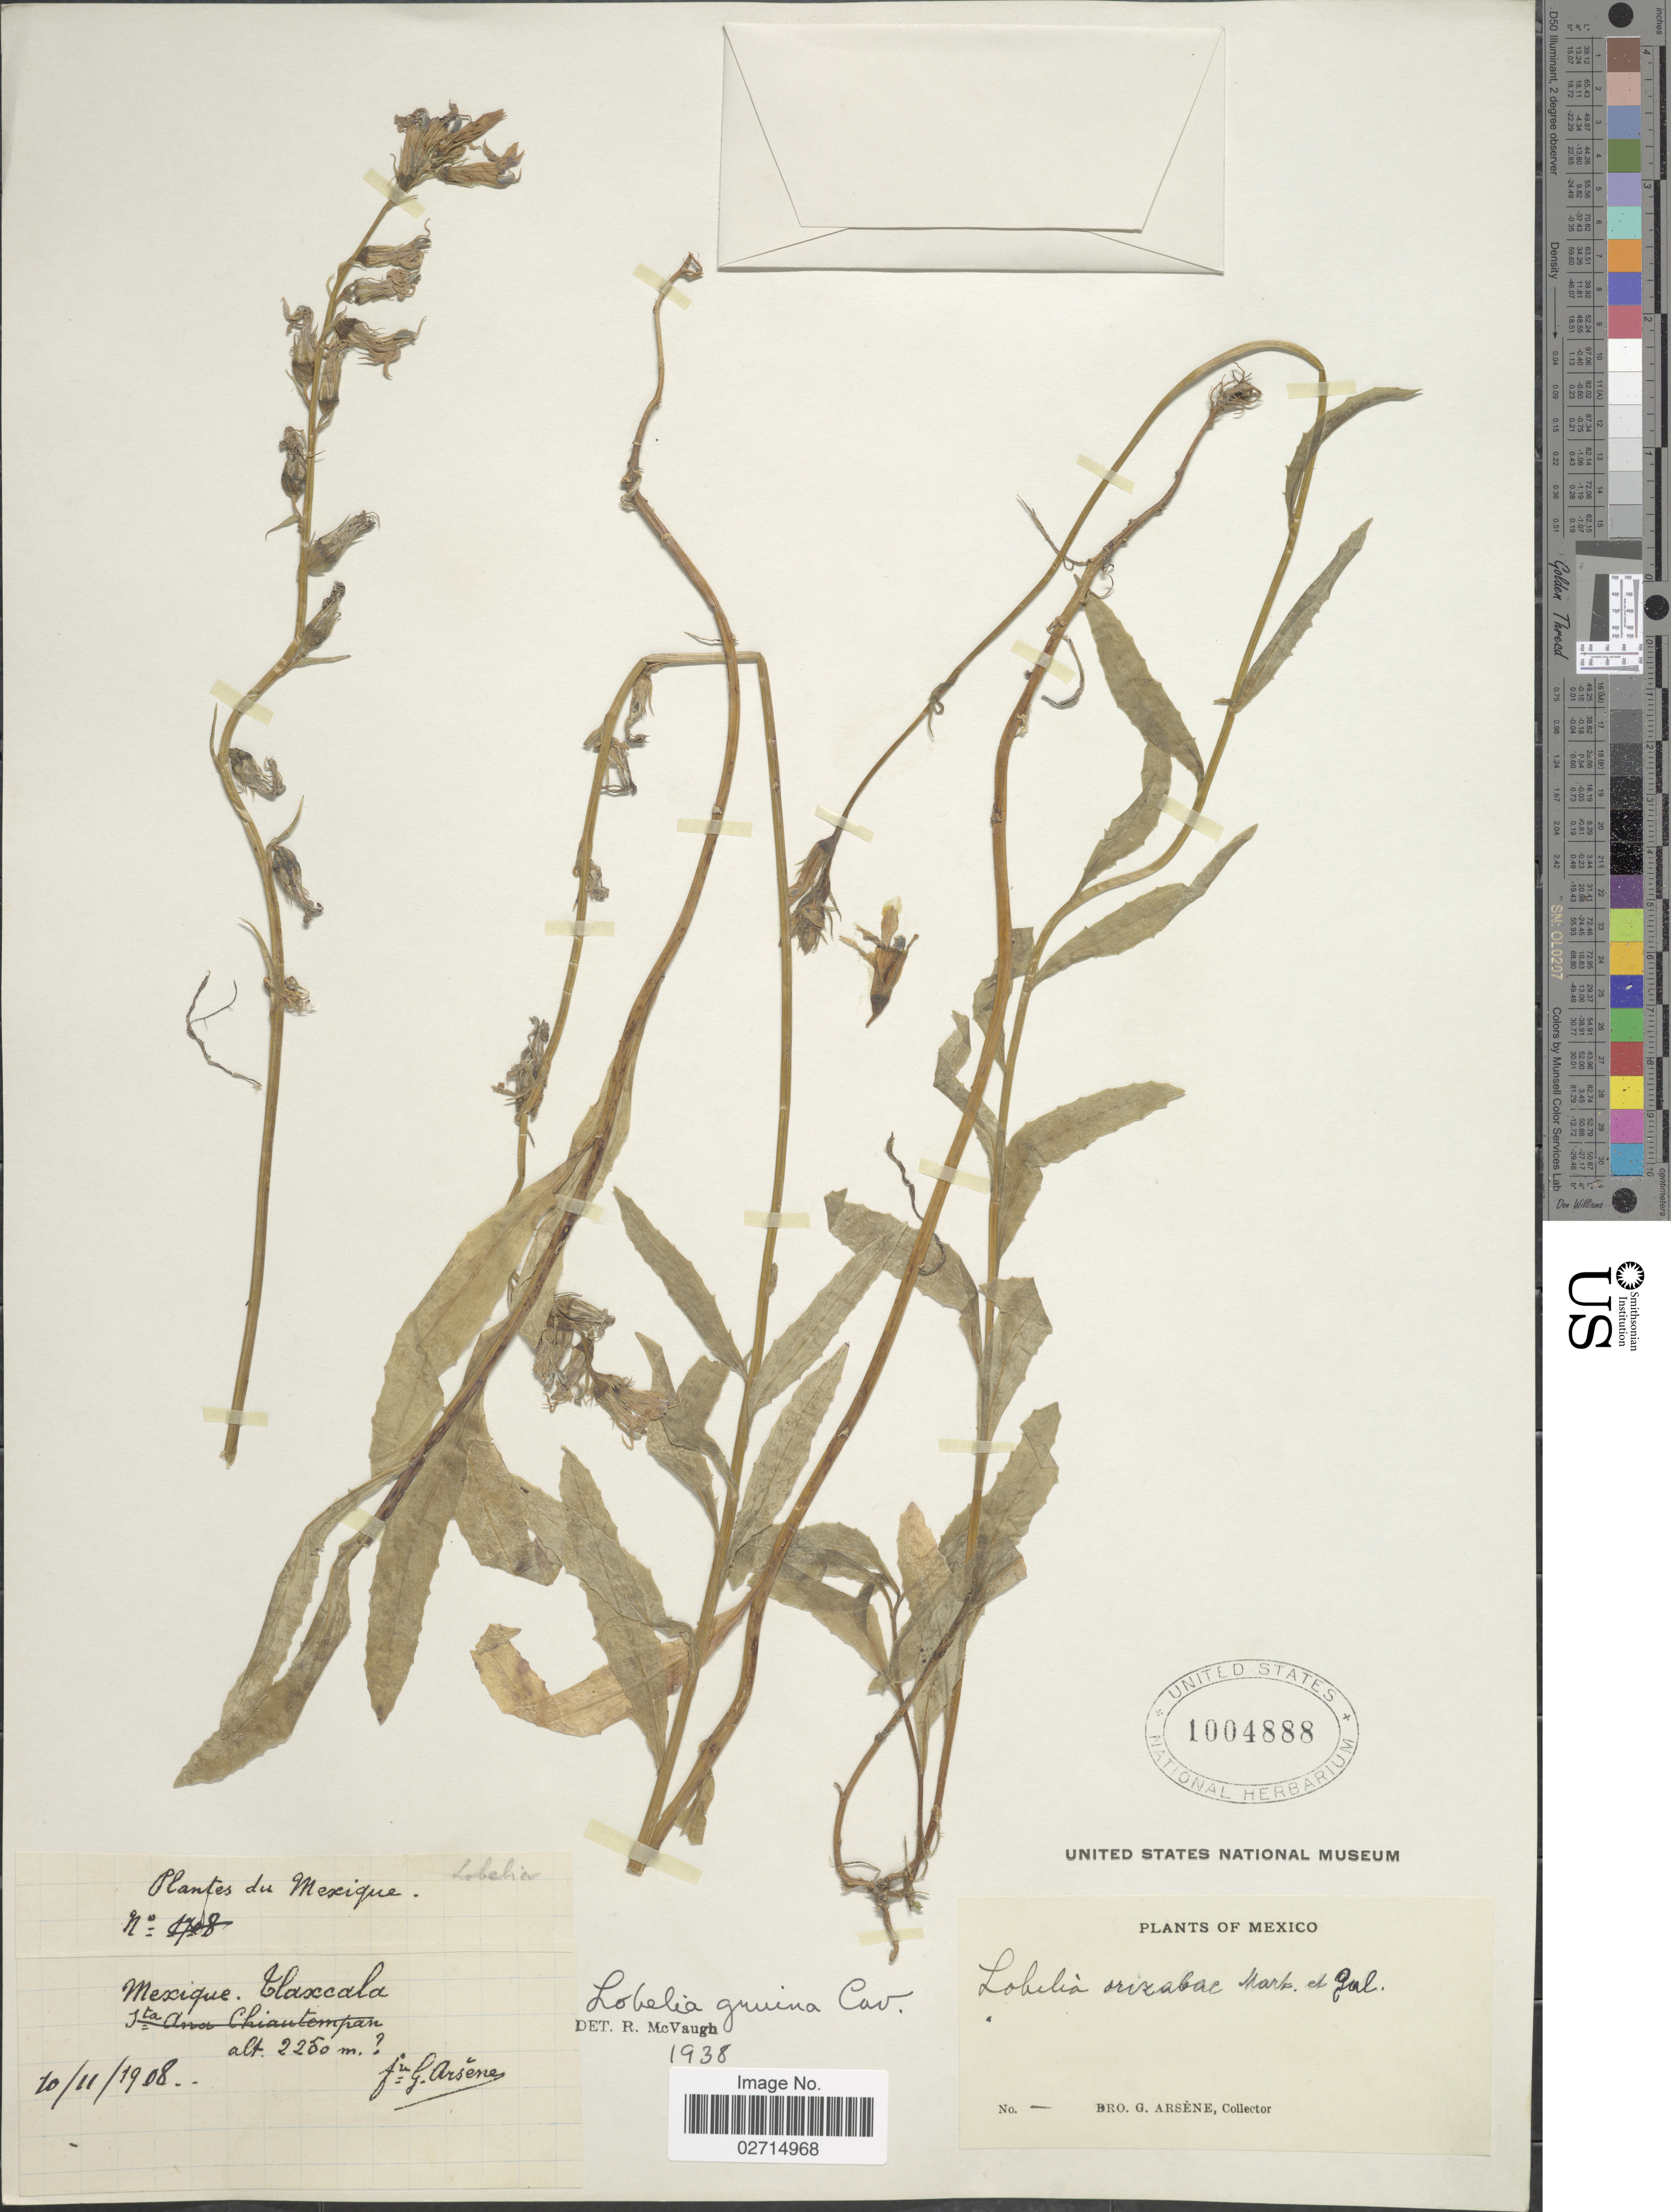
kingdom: Plantae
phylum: Tracheophyta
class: Magnoliopsida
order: Asterales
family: Campanulaceae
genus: Lobelia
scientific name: Lobelia gruina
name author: Cav.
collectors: Bro. G. Arsène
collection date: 1908-11-10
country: Mexico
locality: Tlaxcala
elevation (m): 2250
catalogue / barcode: US 1004888